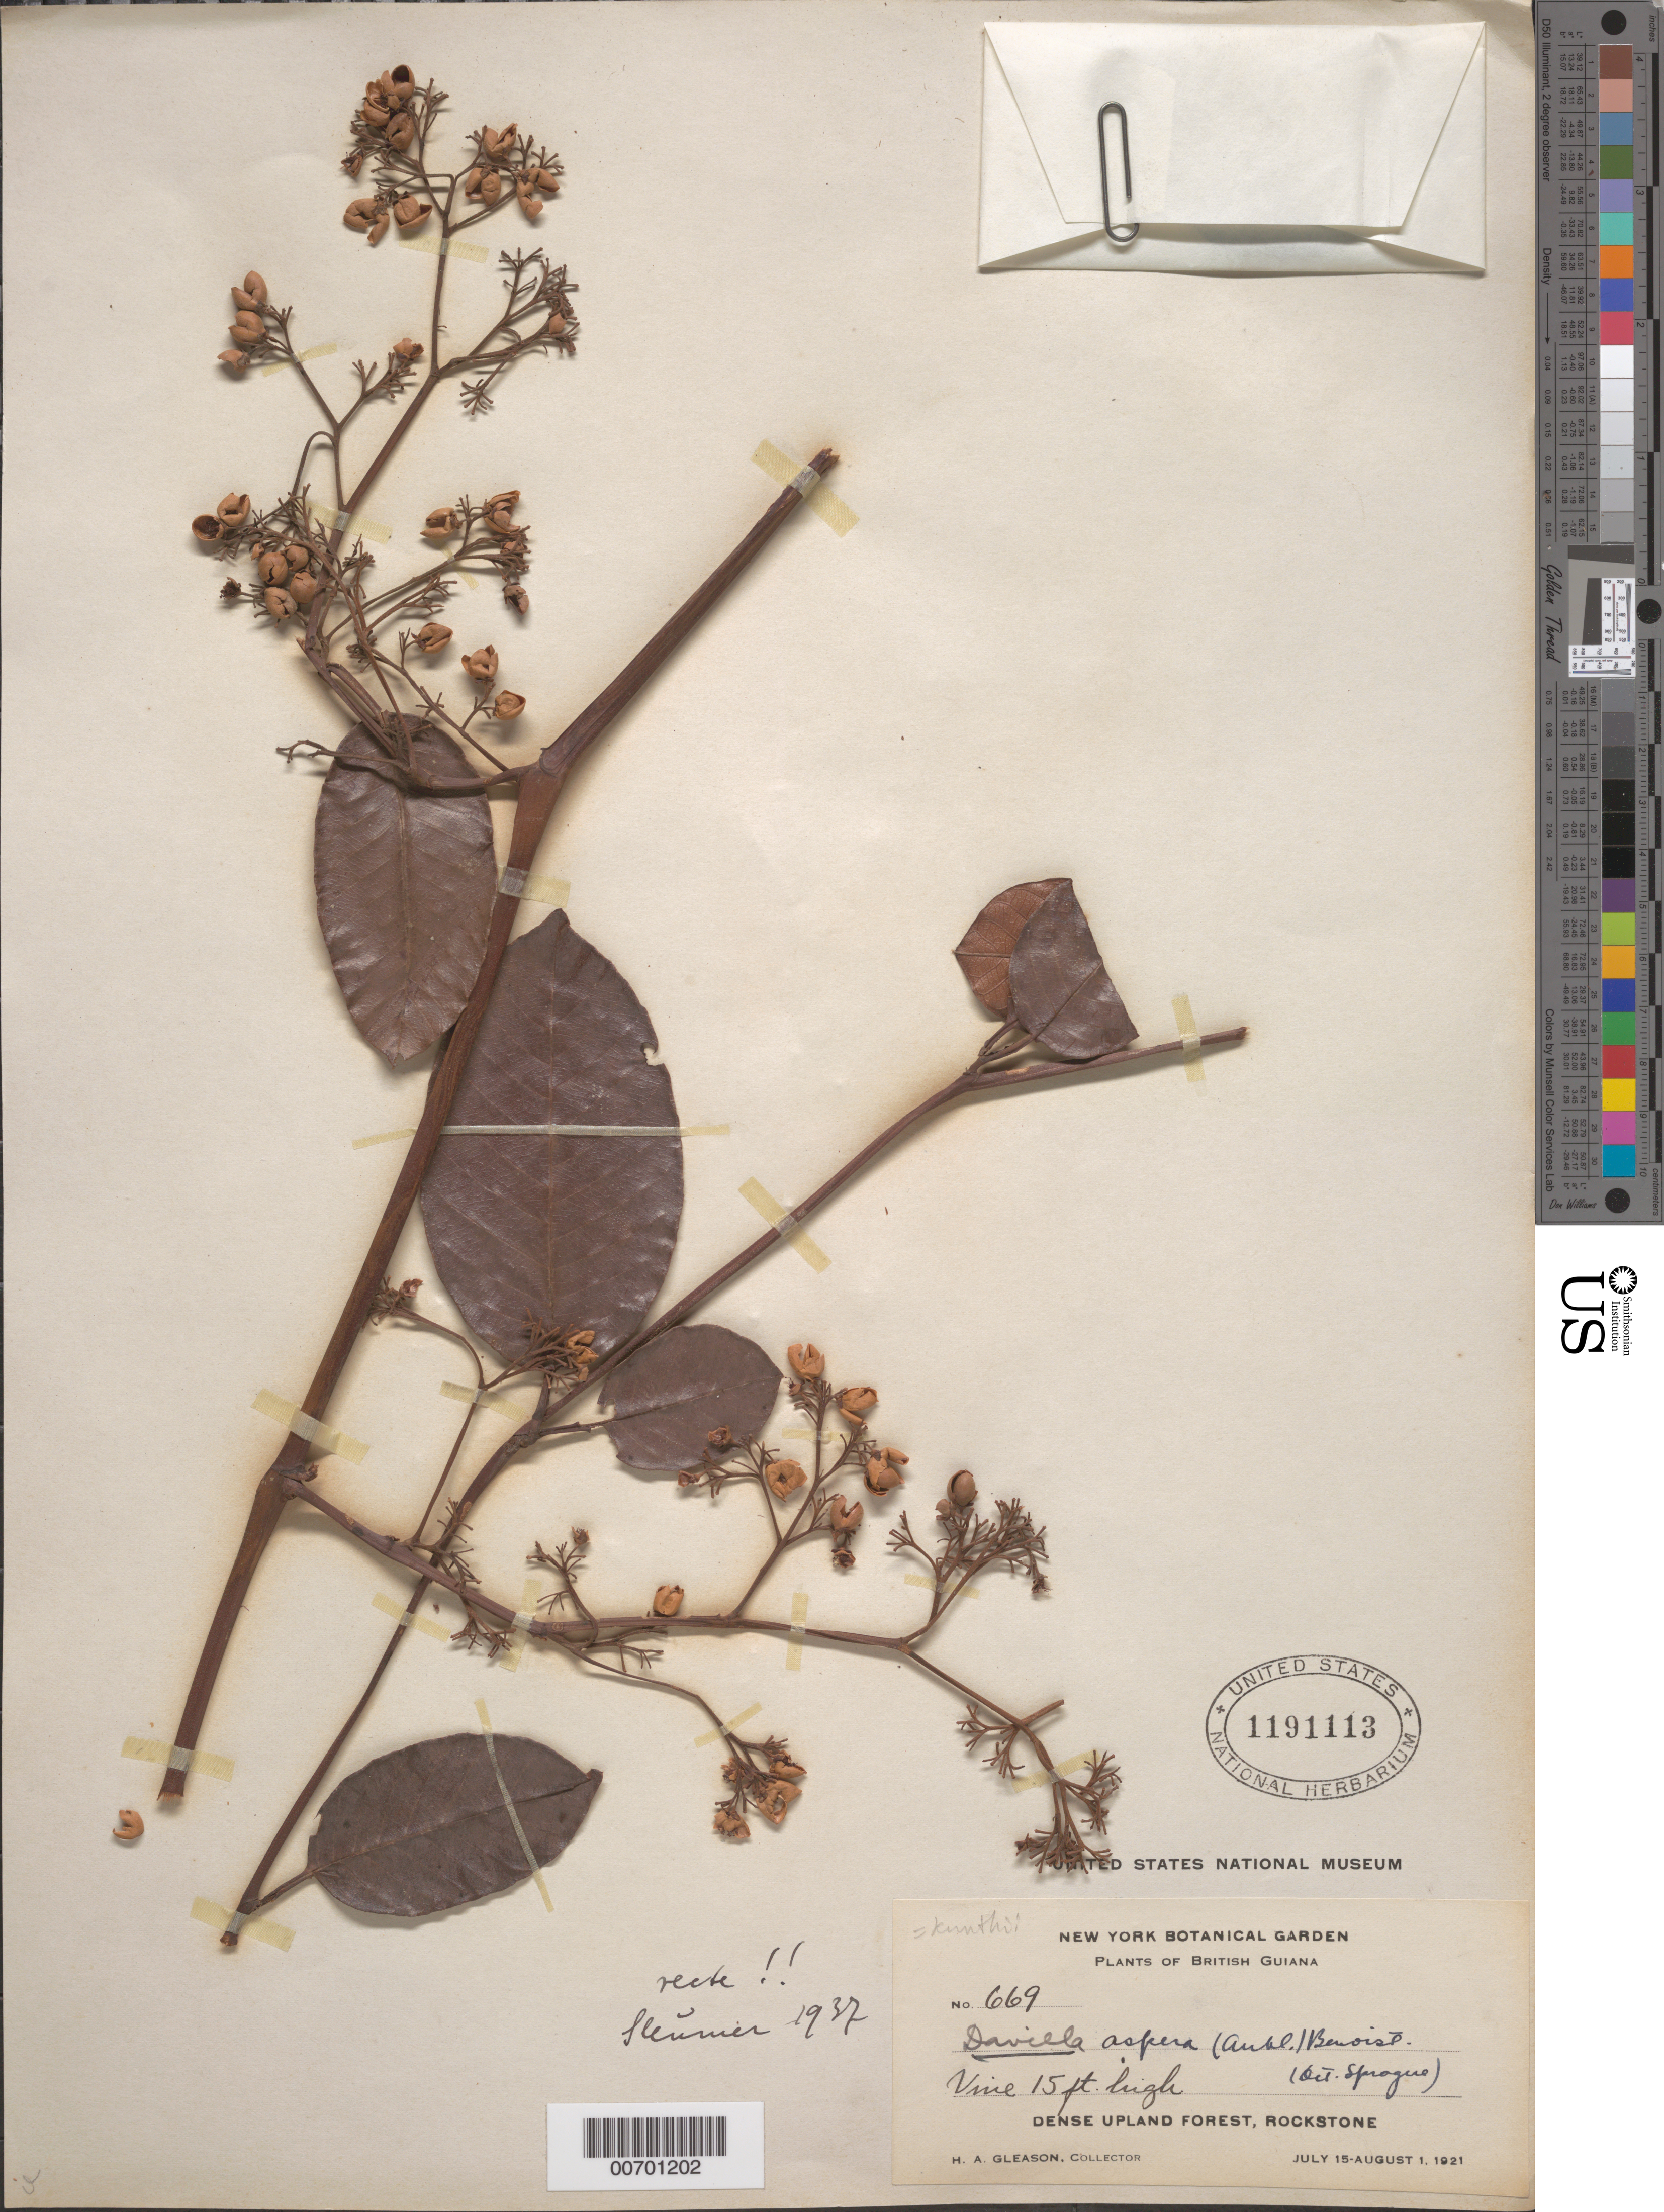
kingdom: Plantae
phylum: Tracheophyta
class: Magnoliopsida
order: Dilleniales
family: Dilleniaceae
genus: Davilla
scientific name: Davilla aspera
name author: (Aubl.) Benoist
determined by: Sprague, --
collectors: H. A. Gleason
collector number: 669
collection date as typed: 15-Jul-21 to 1-Aug-21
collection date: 1921-07-15/1921-08-01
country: Guyana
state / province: U. Demerara-Berbice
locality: Rockstone, in and about the village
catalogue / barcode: US 1191113